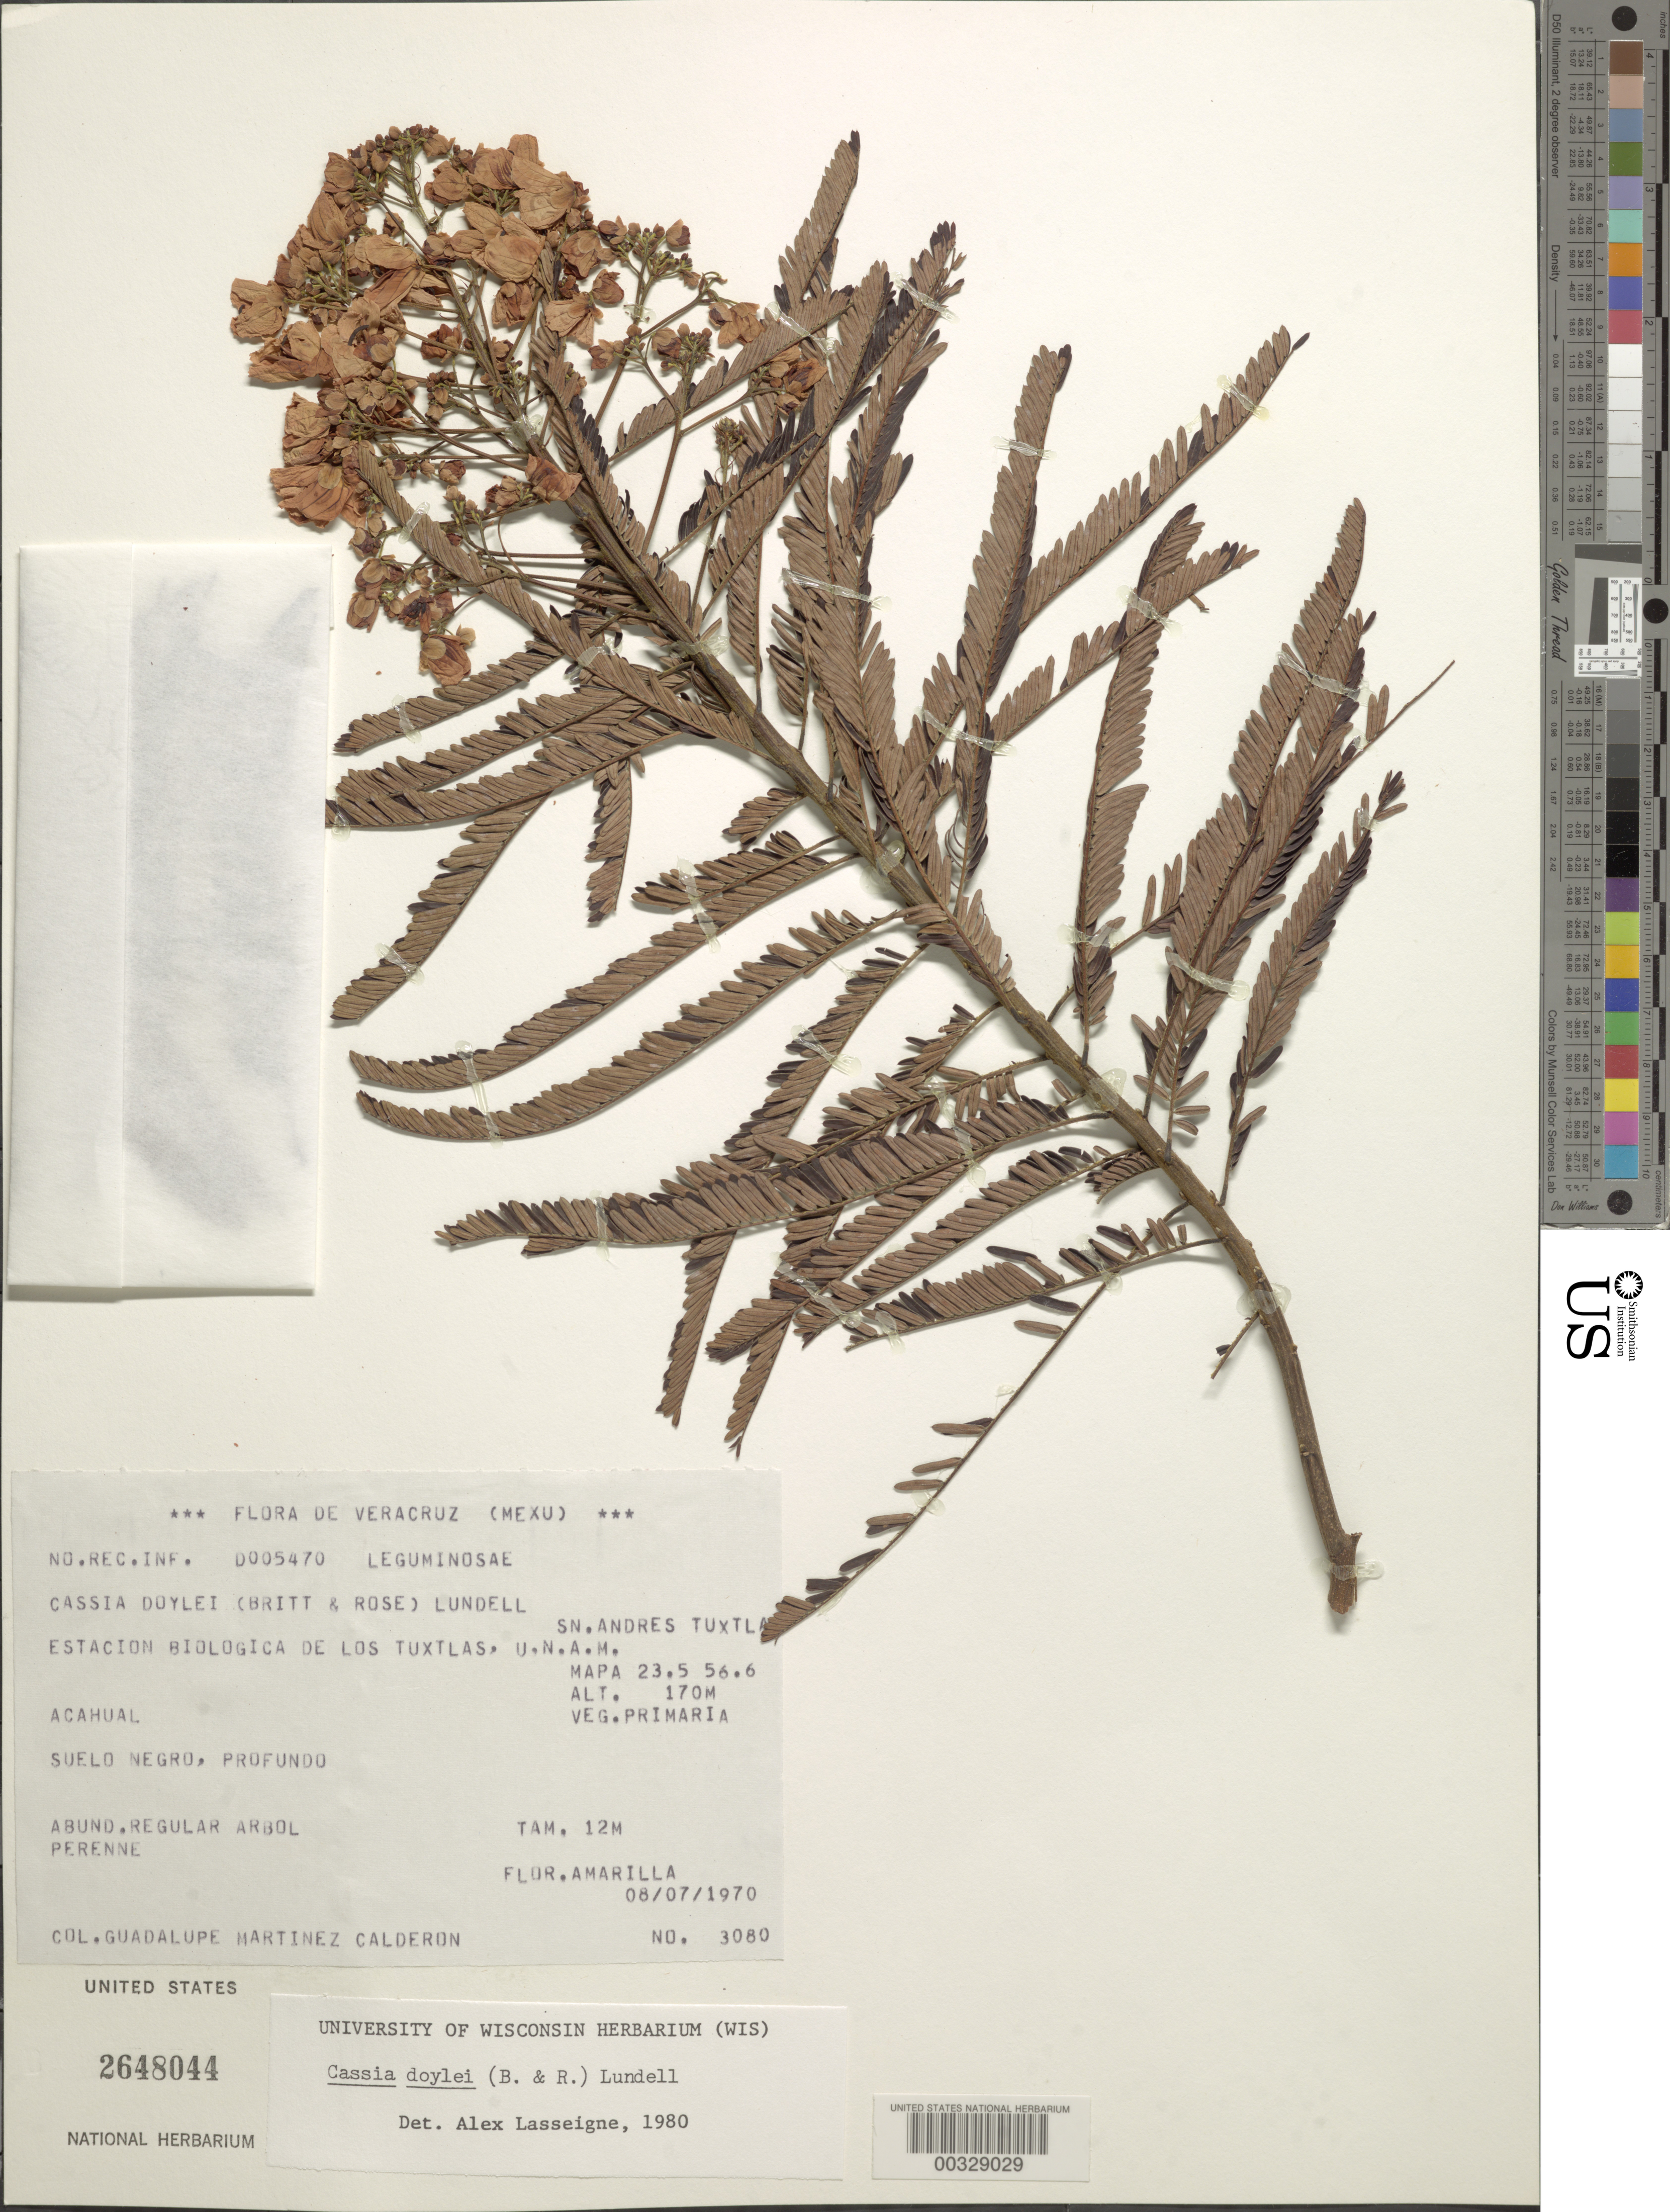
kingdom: Plantae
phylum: Tracheophyta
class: Magnoliopsida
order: Fabales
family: Fabaceae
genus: Senna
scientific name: Senna multijuga var. doylei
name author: (Britton & Rose) H.S. Irwin & Barneby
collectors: M. C. Calderon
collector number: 3080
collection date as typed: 08 Jul 1970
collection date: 1970-07-08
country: Mexico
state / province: Veracruz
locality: Estacion biologica de los tuxtlas, u.n.a.m.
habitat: Black ground, deep; primary vegetation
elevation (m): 170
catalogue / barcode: US 2648044